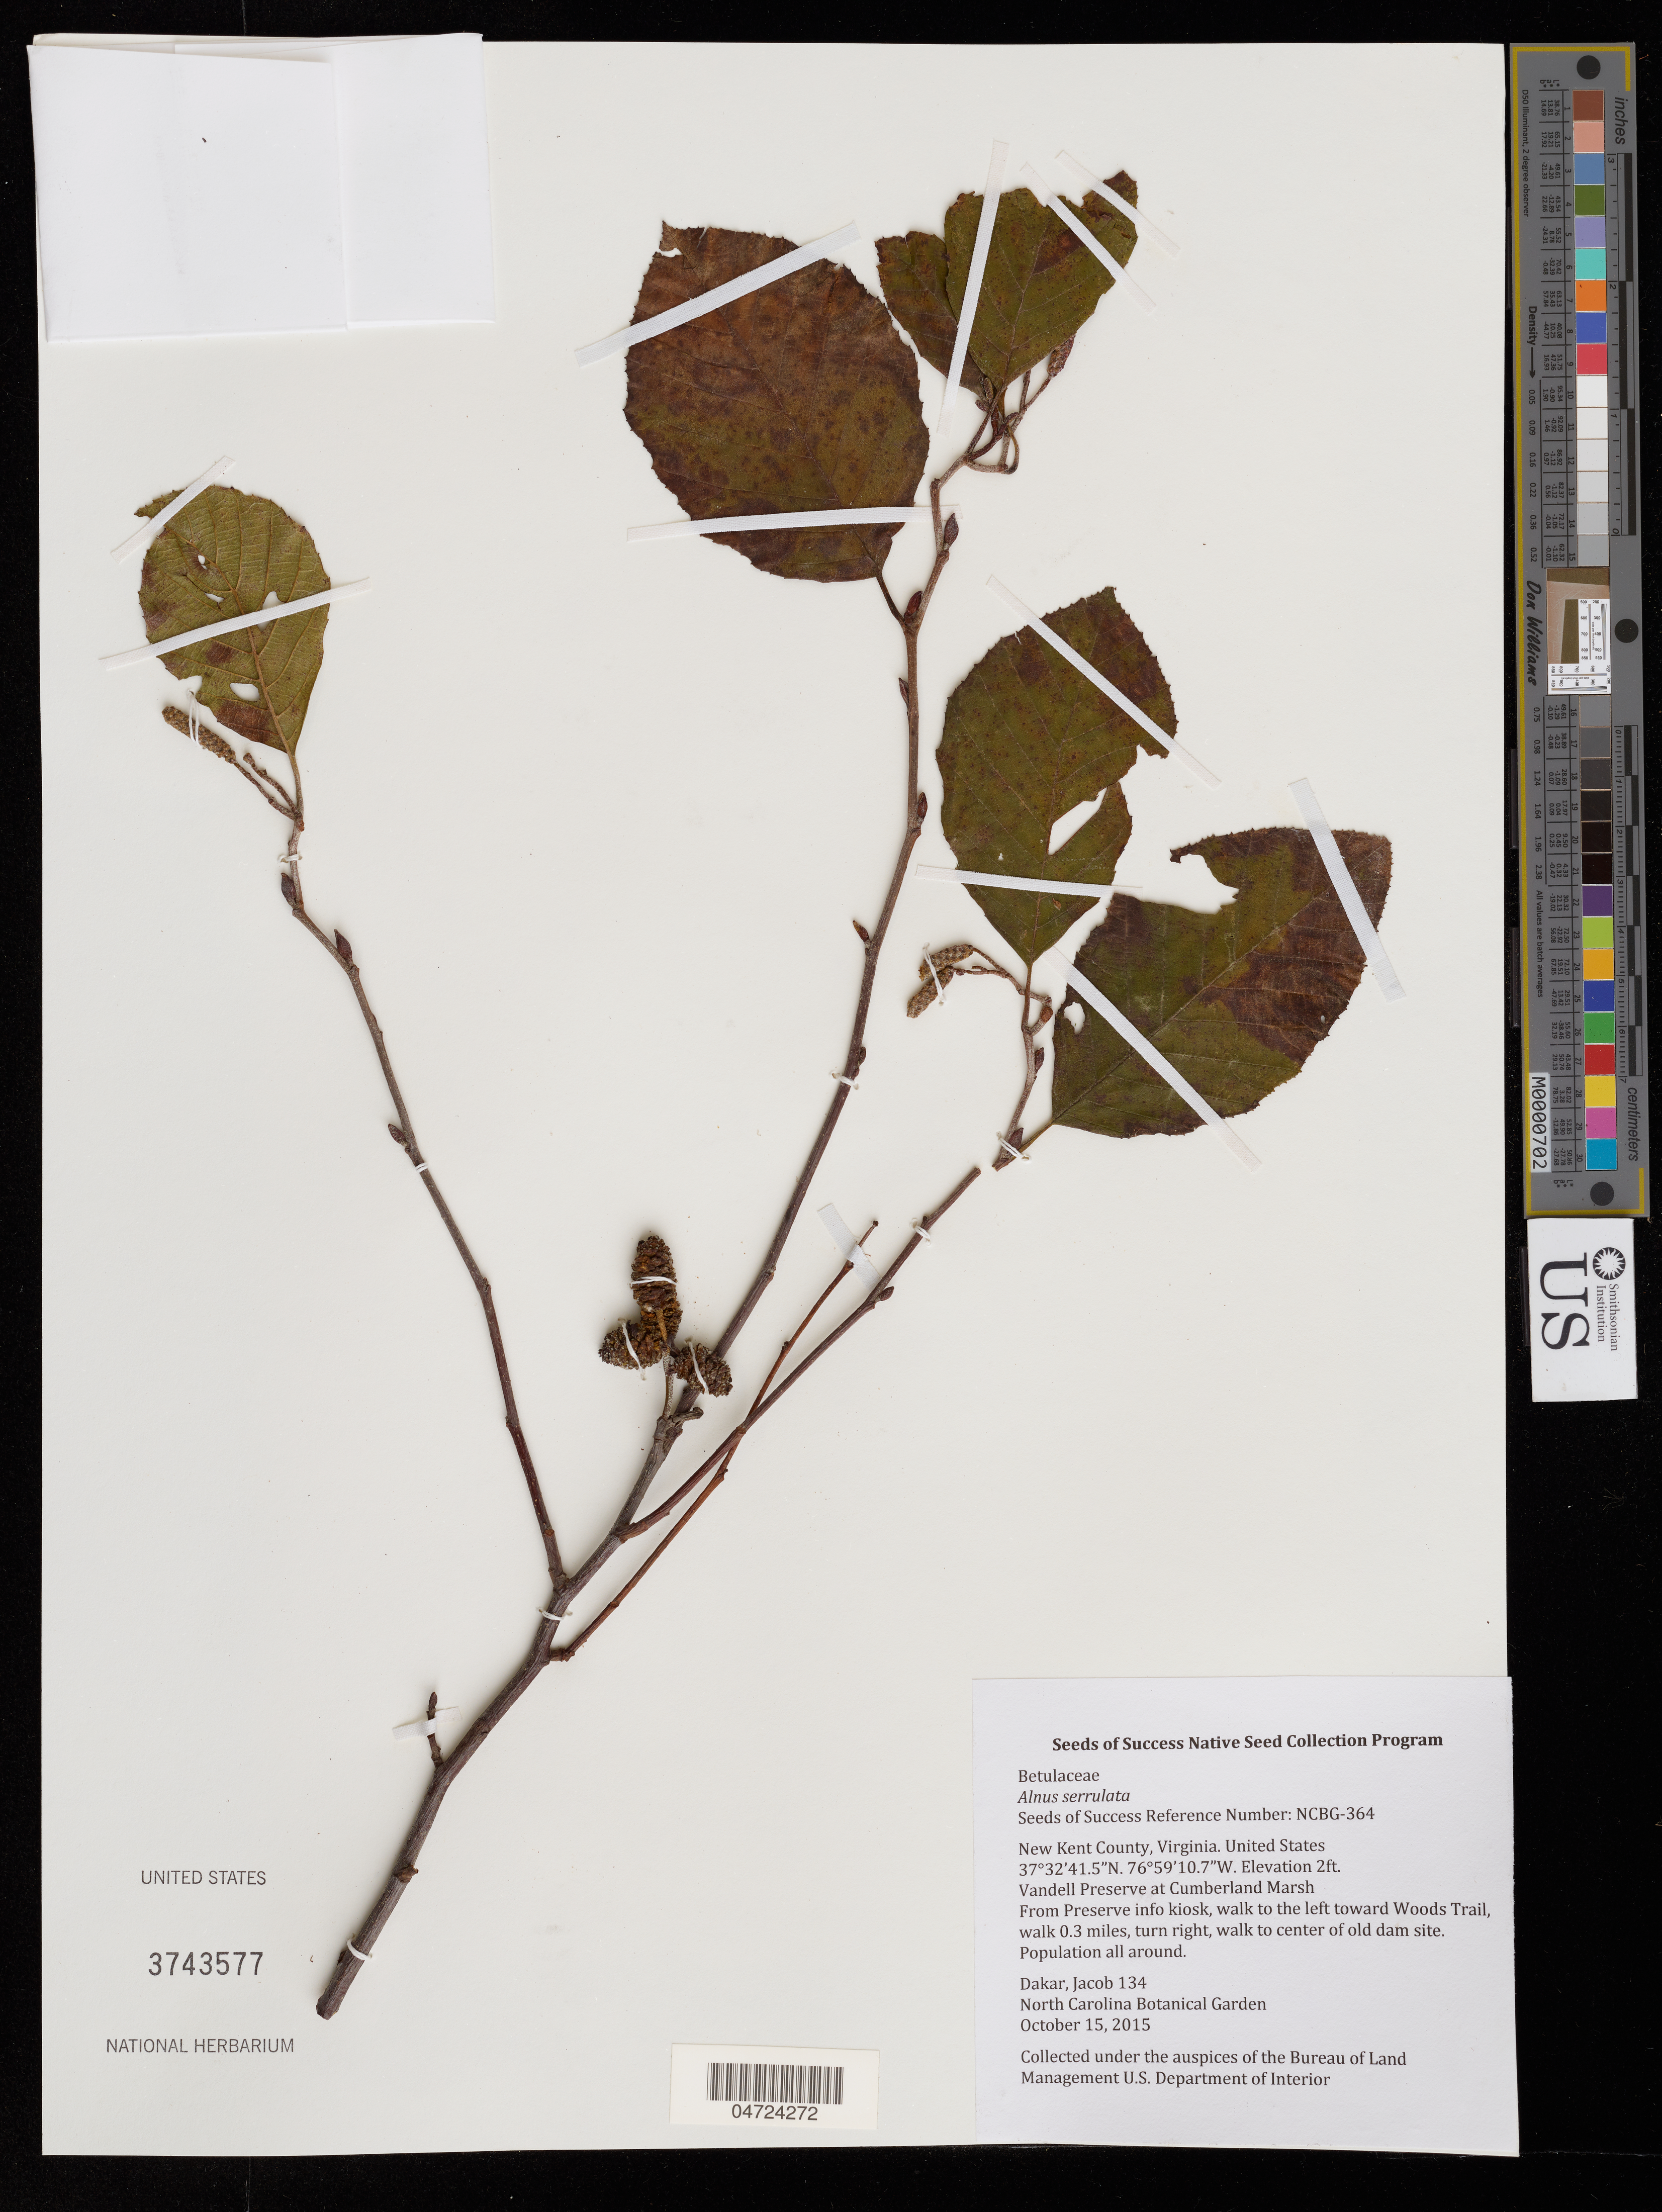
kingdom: Plantae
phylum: Tracheophyta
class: Magnoliopsida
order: Fagales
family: Betulaceae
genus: Alnus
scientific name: Alnus serrulata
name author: (Aiton) Willd.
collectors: J. Dakar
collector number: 134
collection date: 2015-10-15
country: United States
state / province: Virginia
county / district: New Kent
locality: New Kent County. Vandell Preserve at Cumberland Marsh. From Preserve info kiosk, walk to the left toward Woods Trail, walk 0.3 miles, turn right, walk to center of old dam site.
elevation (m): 1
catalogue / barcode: US 3743577